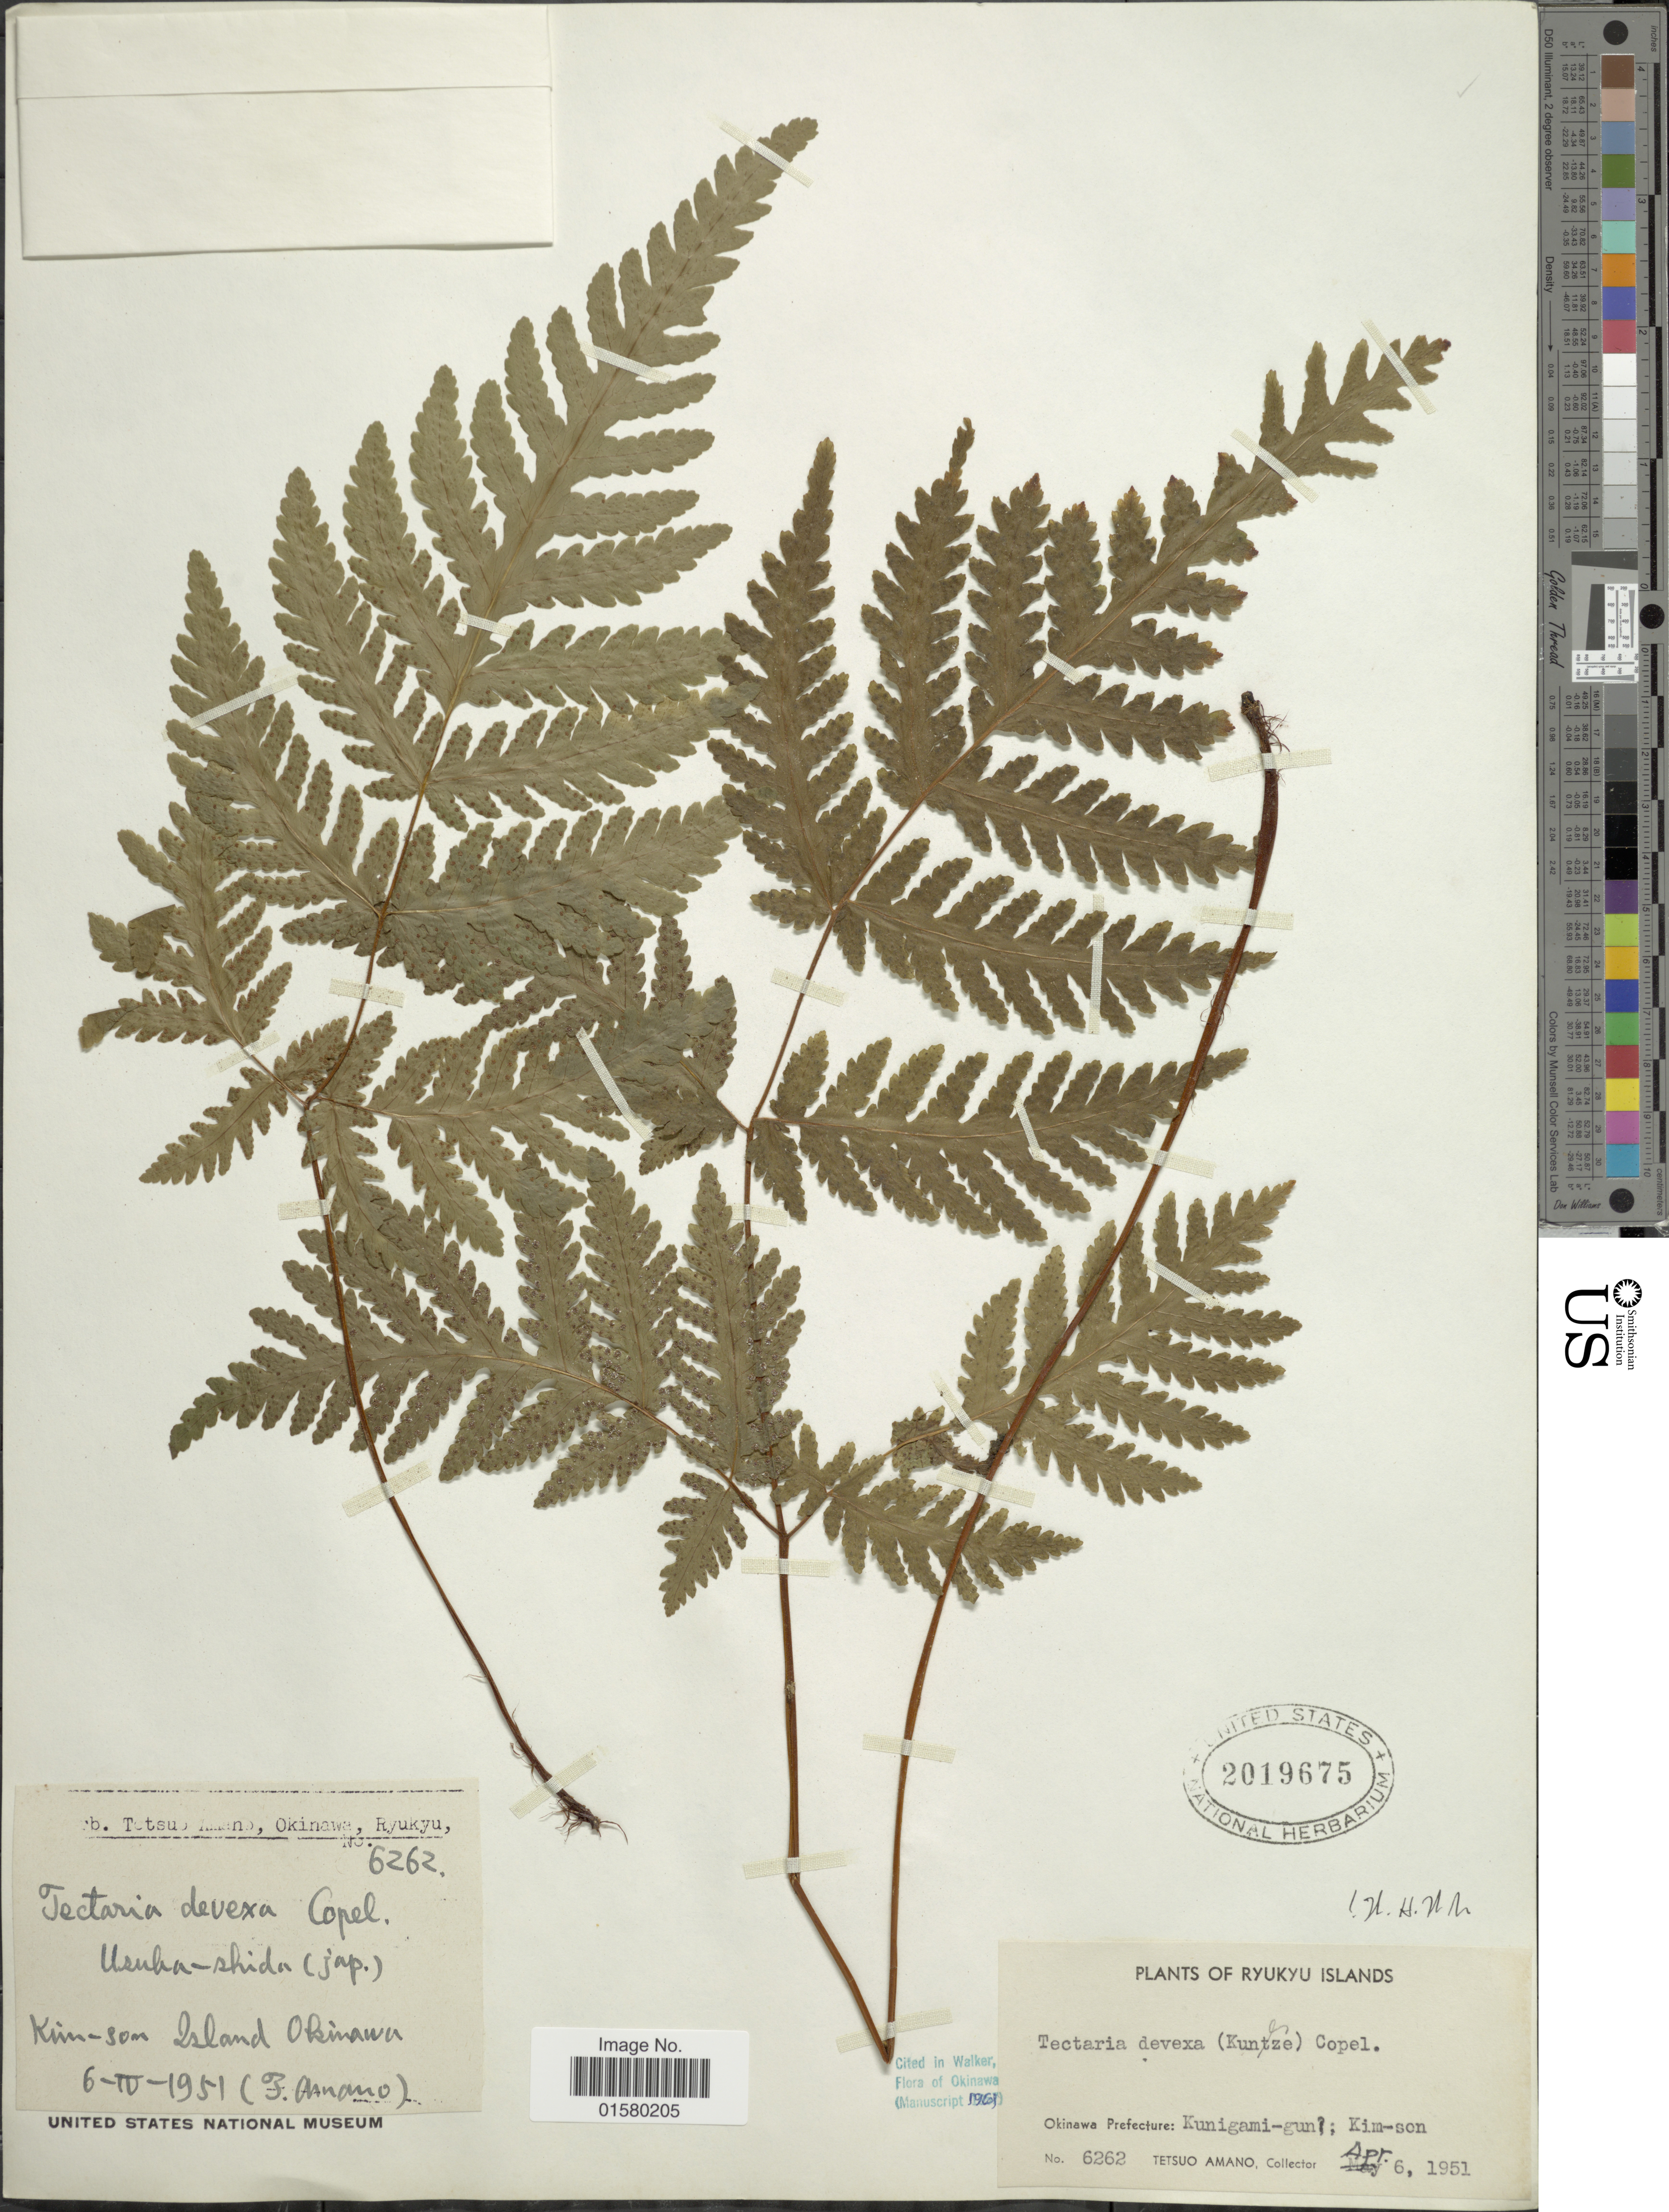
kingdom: Plantae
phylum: Tracheophyta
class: Polypodiopsida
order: Polypodiales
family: Tectariaceae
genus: Tectaria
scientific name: Tectaria devexa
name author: (Kunze) Copel.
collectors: T. Amano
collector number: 6262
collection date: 1951-04-06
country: Japan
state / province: Okinawa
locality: Ryukyu Islands, Okinawa Prefecture: Kunigami-gun [unsure placement]; Kim-son, Island Okinawa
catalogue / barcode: US 2019675